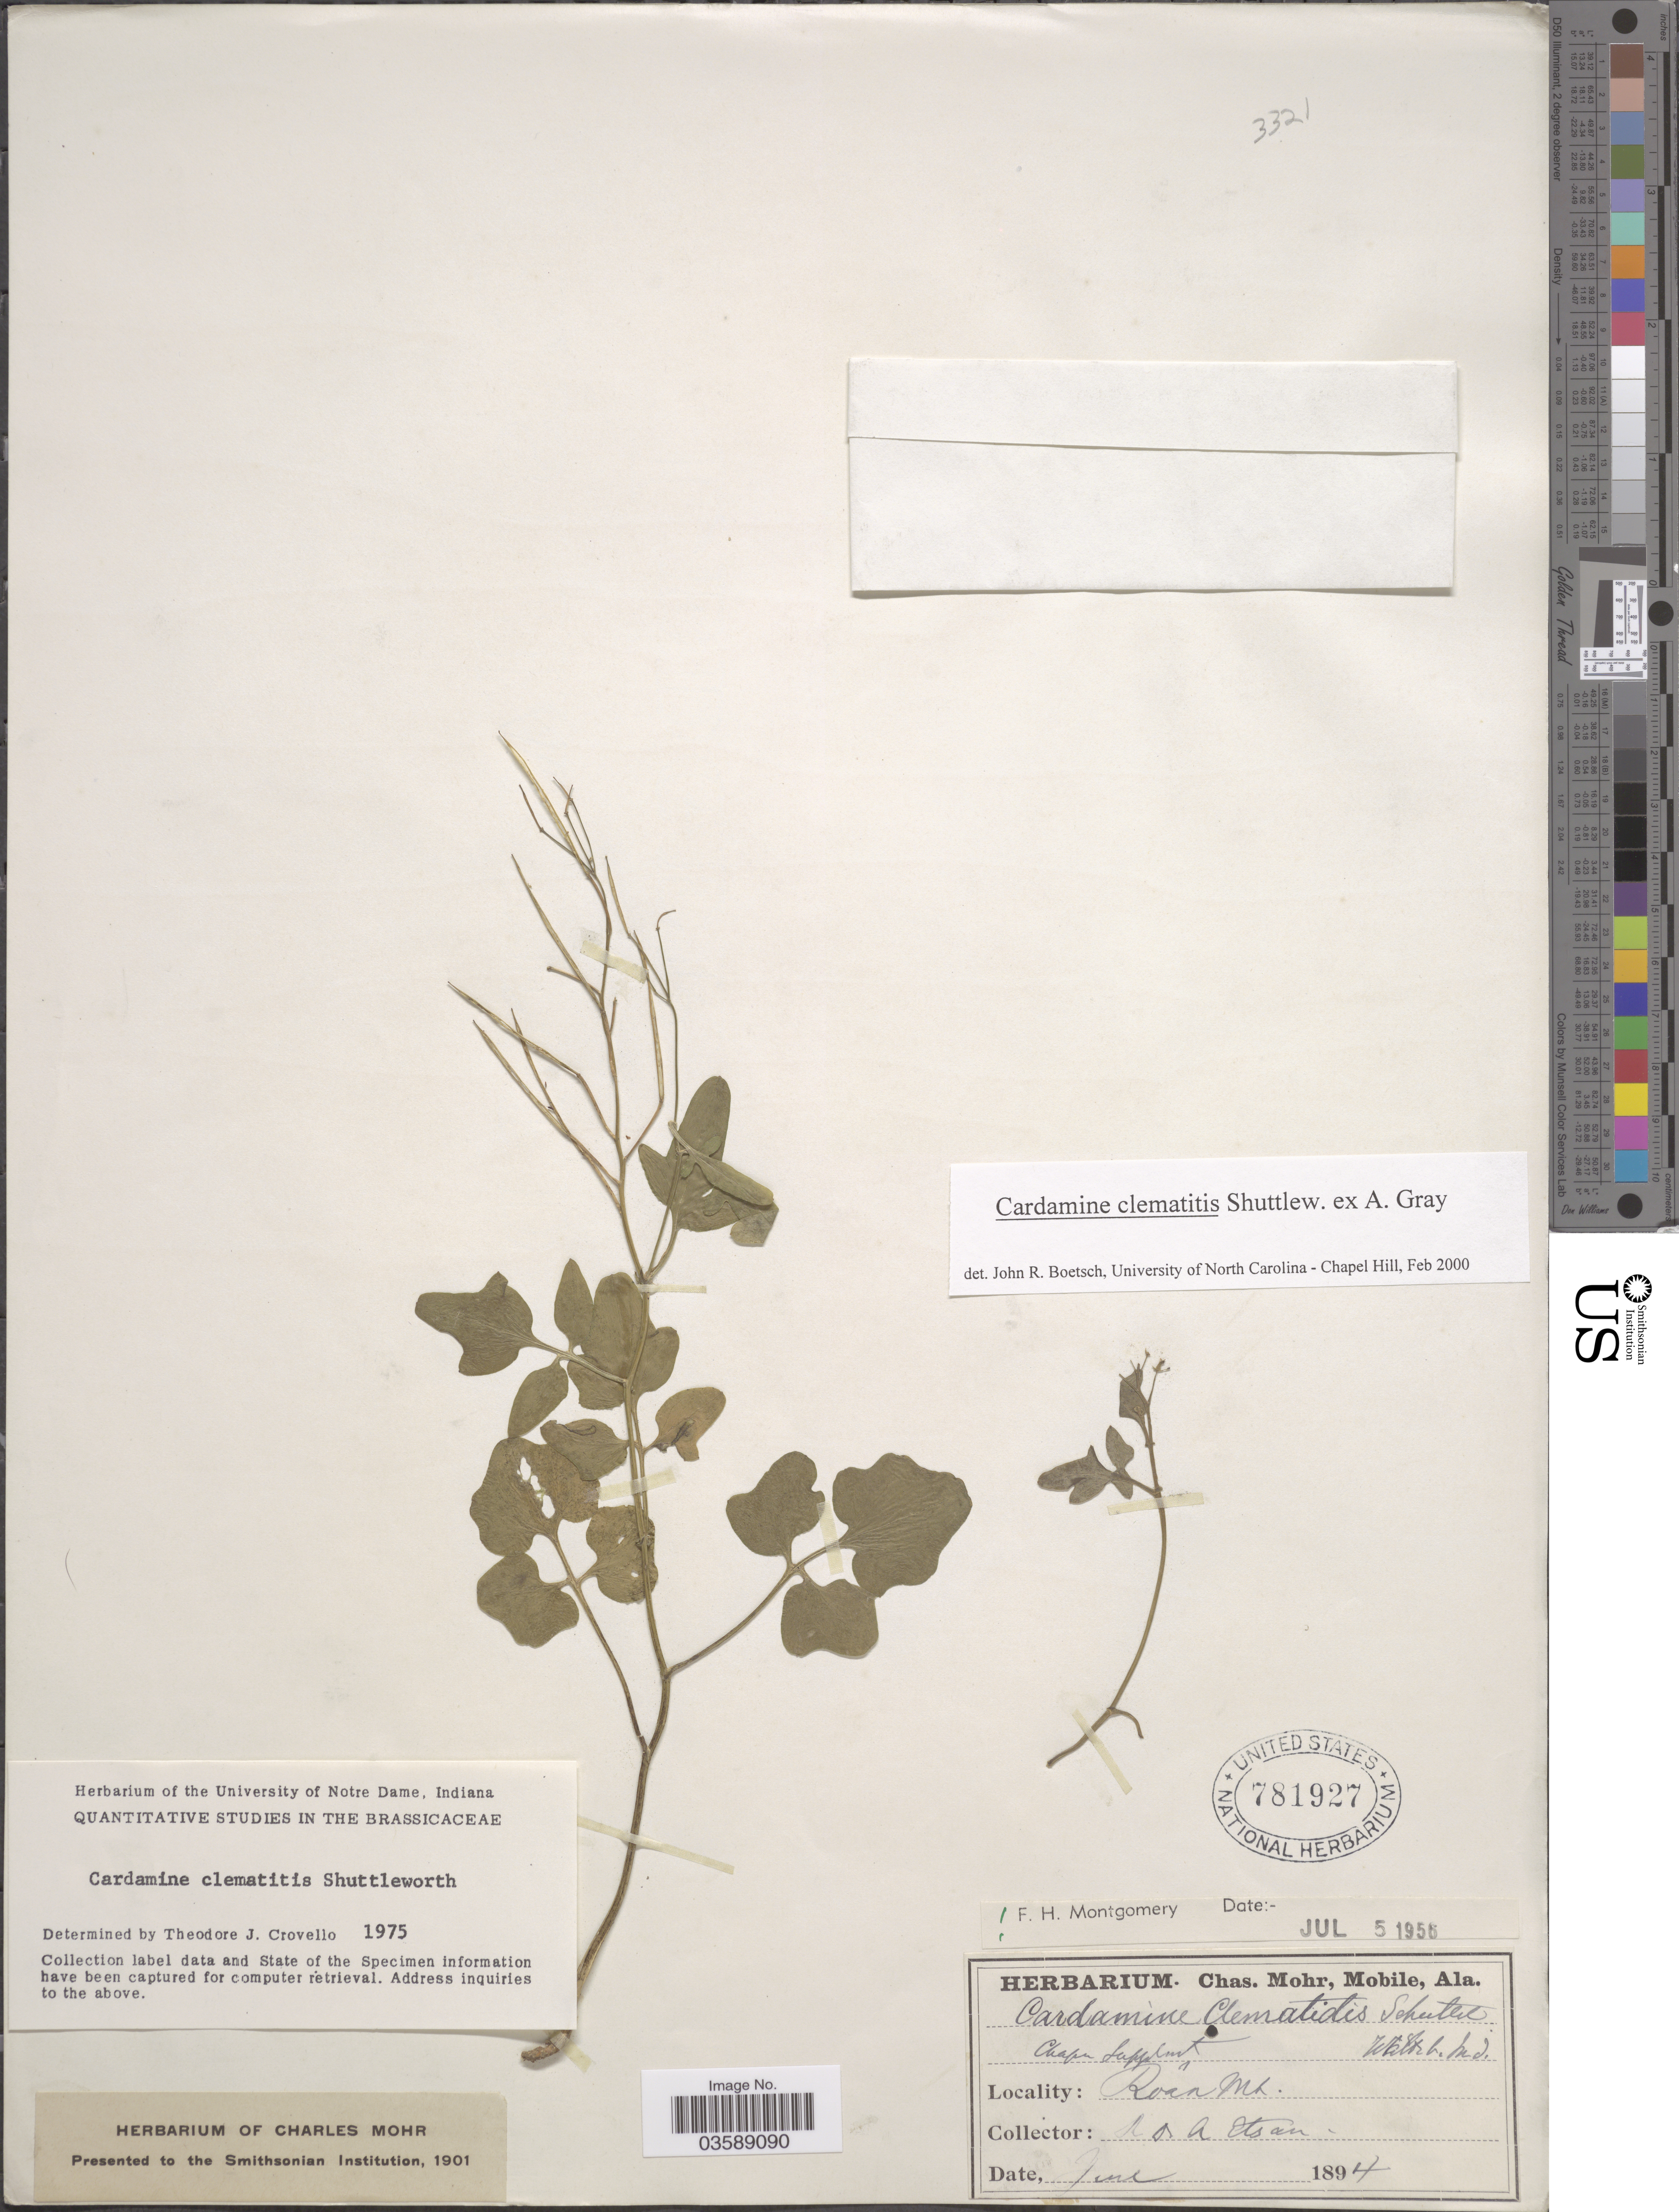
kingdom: Plantae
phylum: Tracheophyta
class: Magnoliopsida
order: Brassicales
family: Brassicaceae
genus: Cardamine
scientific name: Cardamine clematitis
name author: Shuttlew. ex S. Watson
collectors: R. Etson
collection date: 1894-06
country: United States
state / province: Alabama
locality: Roan Mt.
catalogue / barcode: US 781927